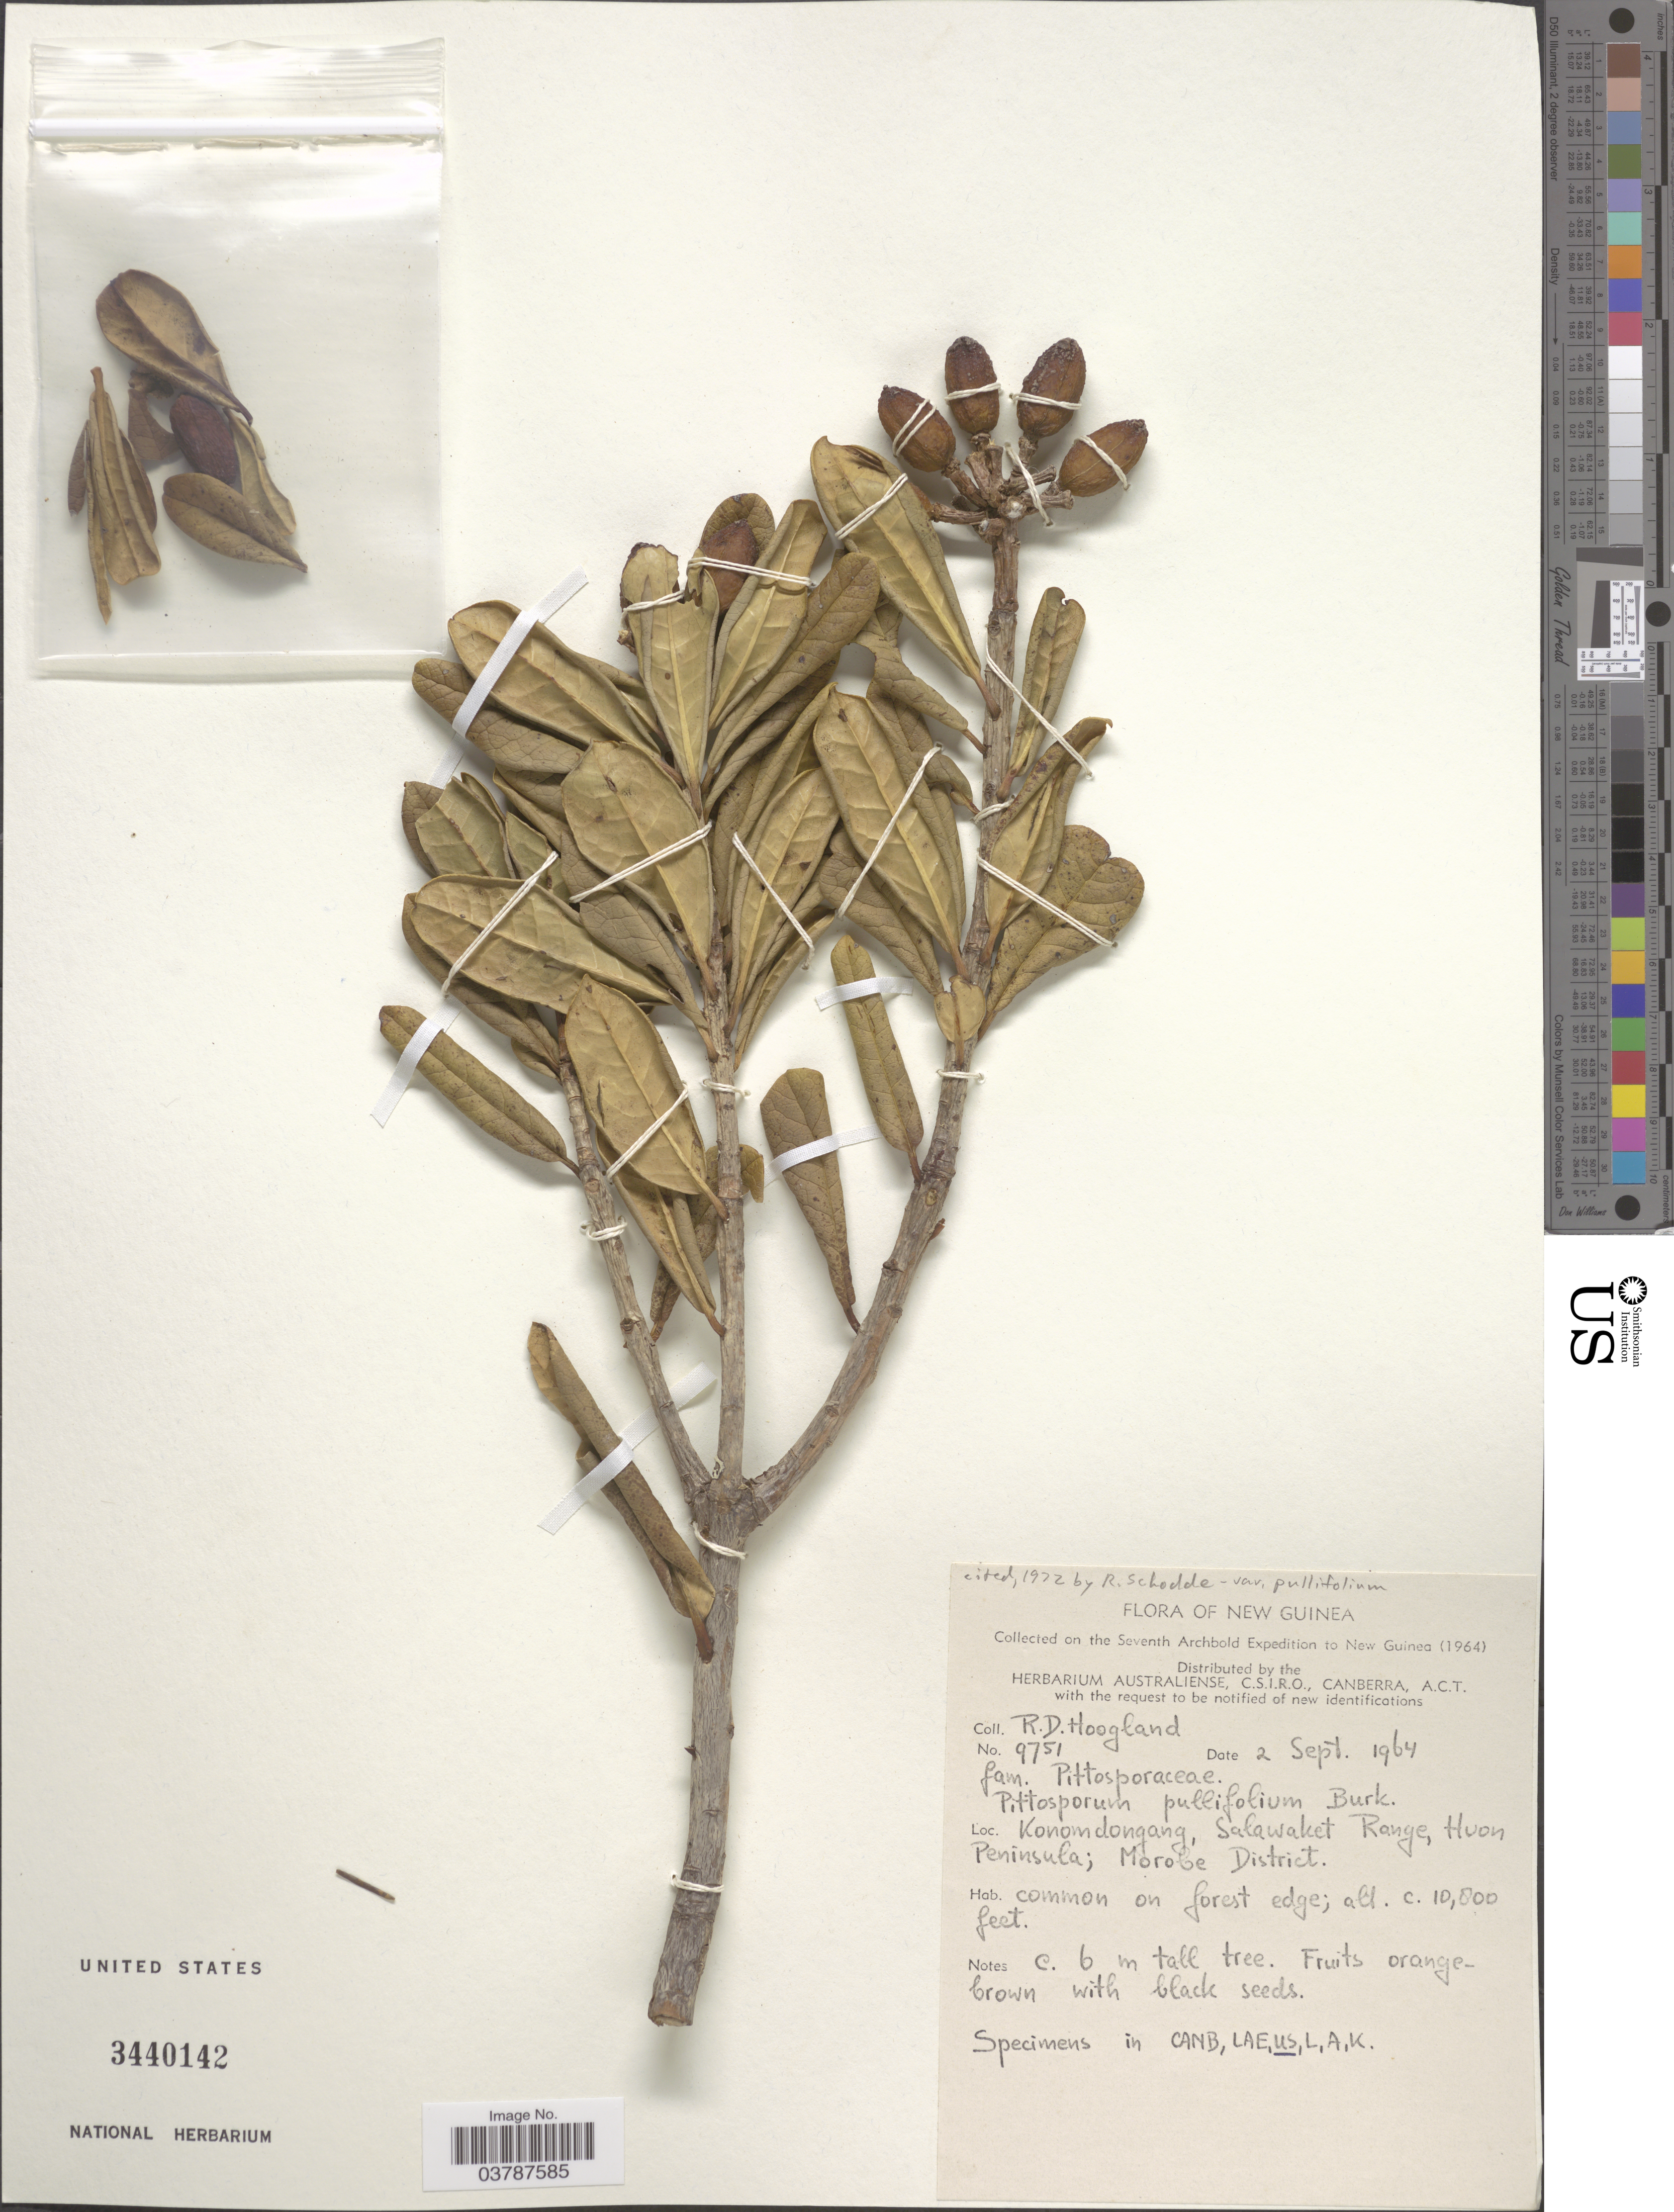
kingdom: Plantae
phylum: Tracheophyta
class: Magnoliopsida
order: Apiales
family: Pittosporaceae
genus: Pittosporum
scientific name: Pittosporum pullifolium subsp. pullifolium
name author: Burkill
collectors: R. D. Hoogland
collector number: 9751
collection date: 1964-09-02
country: Papua New Guinea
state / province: Morobe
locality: New Guinea. Konomdongang, Salawaket Range, Huon Peninsula; Morobe District.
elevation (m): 3292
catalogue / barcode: US 3440142